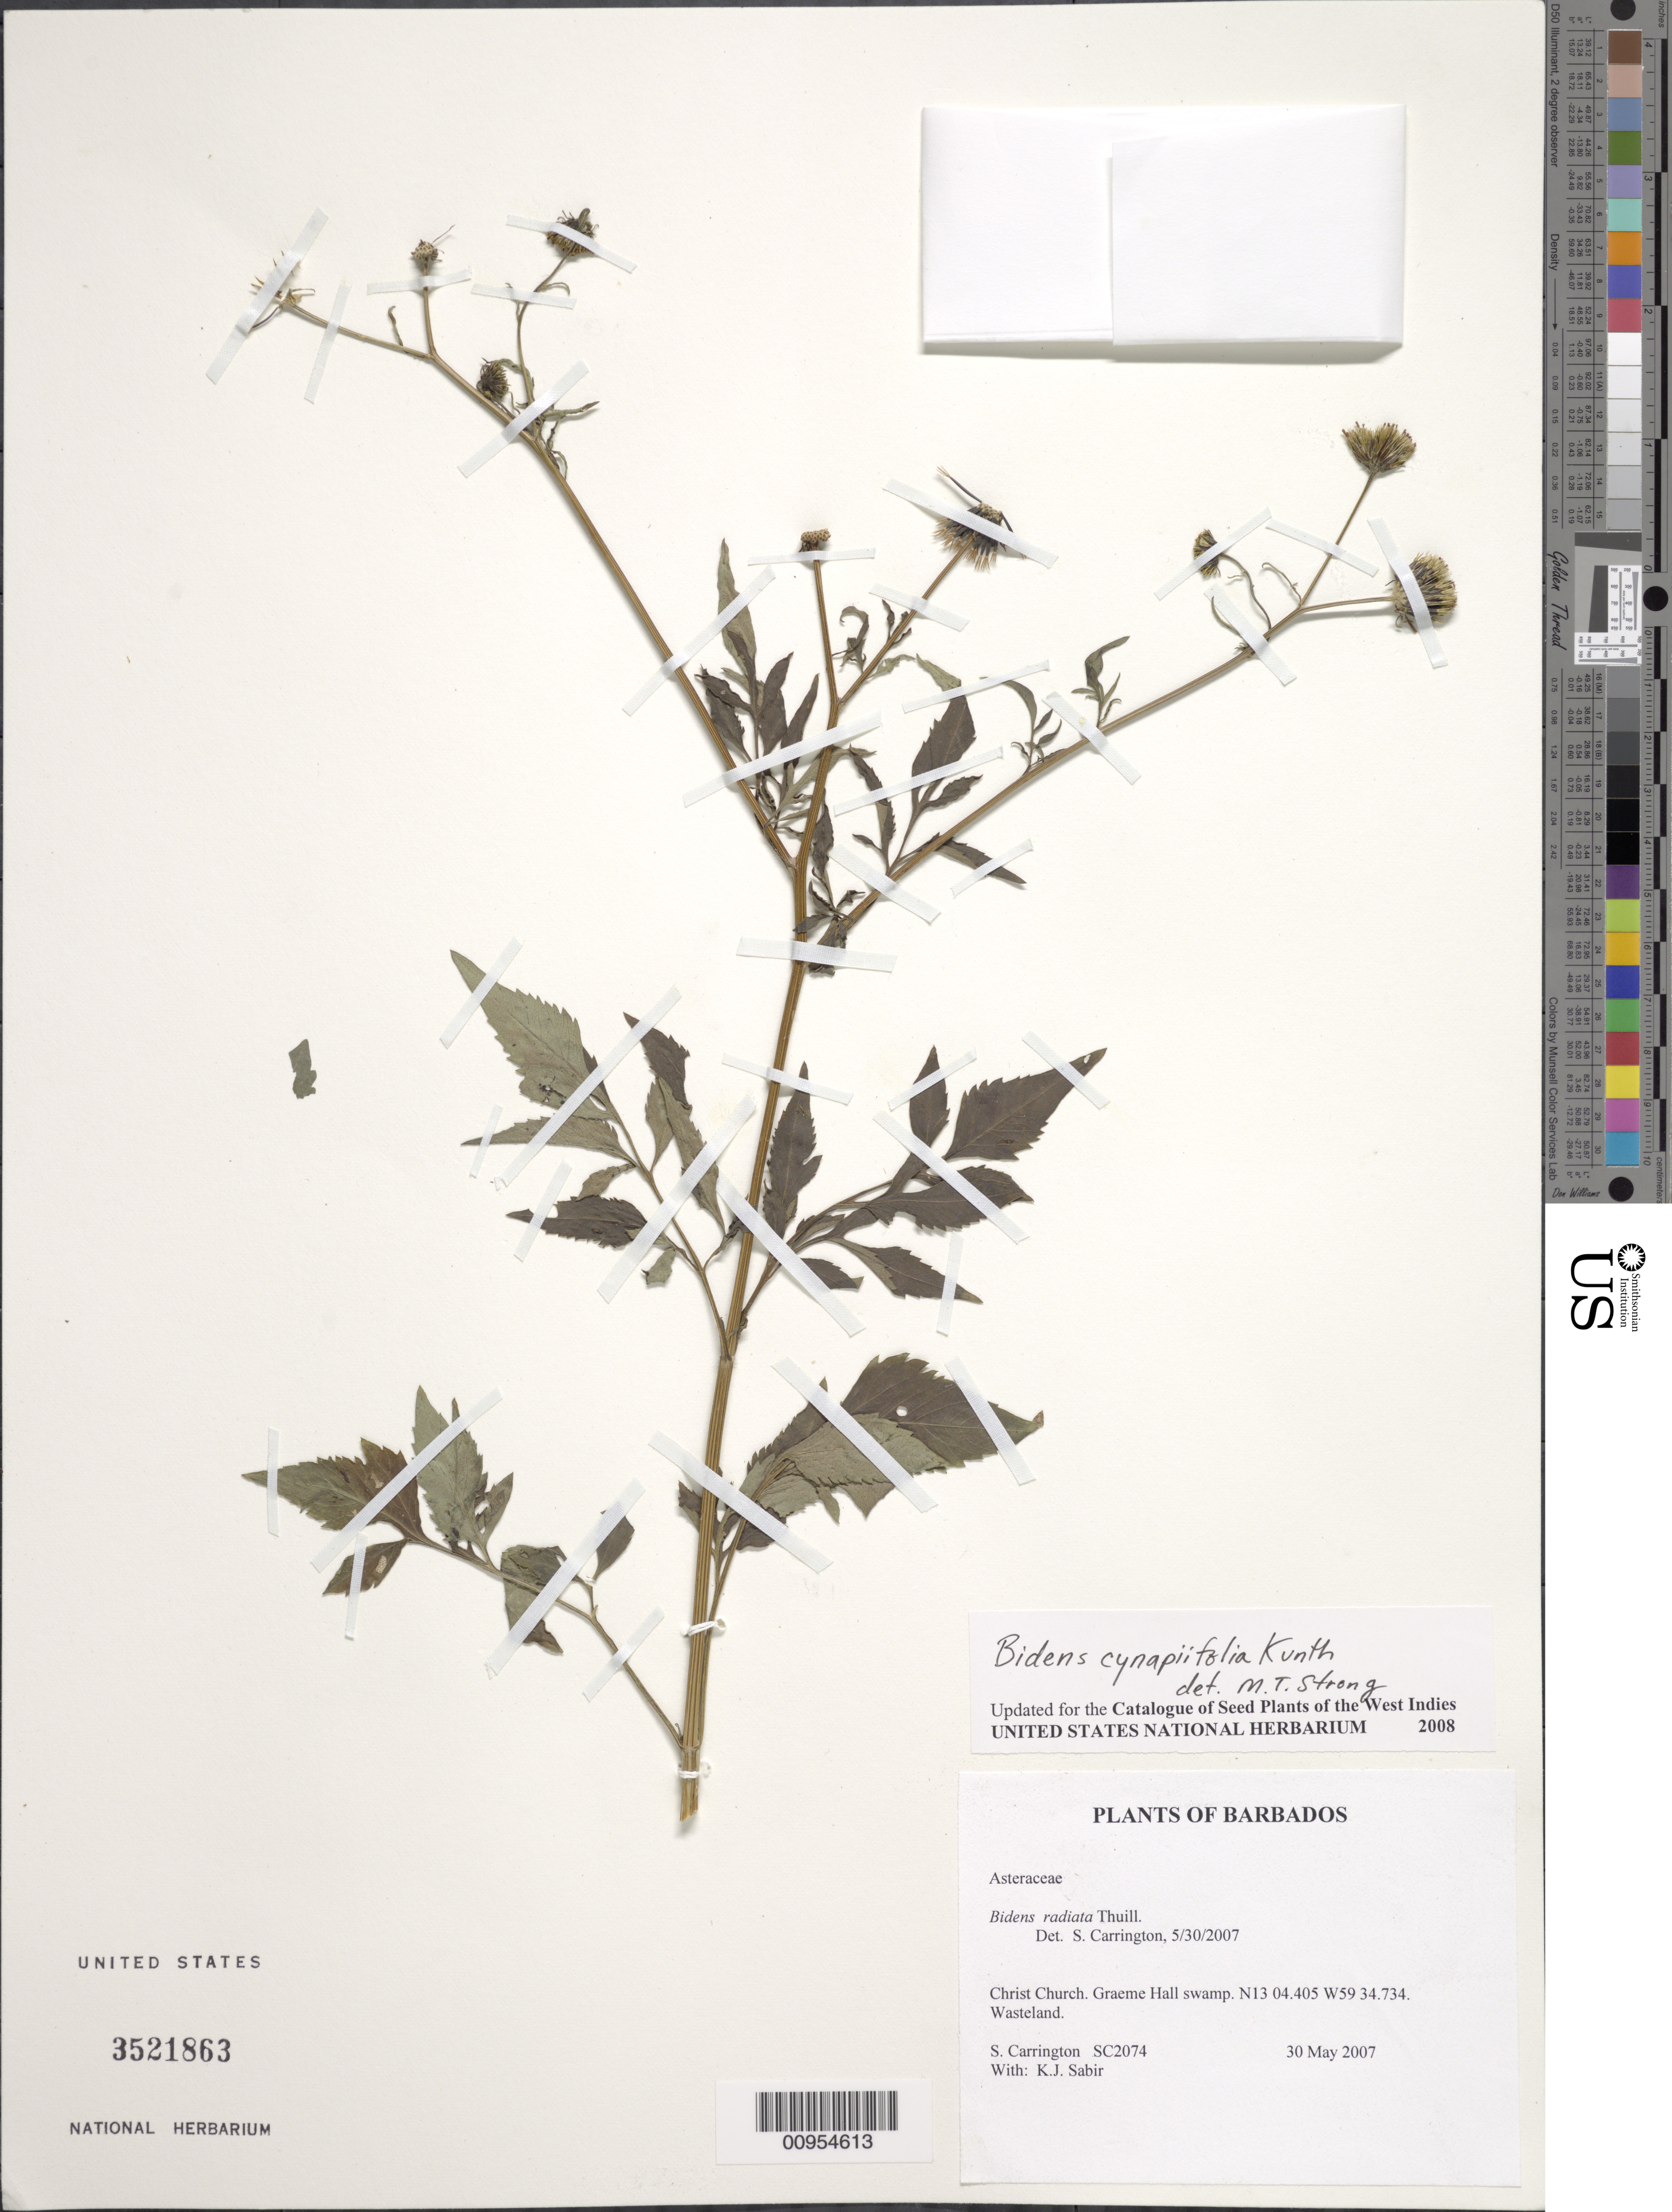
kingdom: Plantae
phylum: Tracheophyta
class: Magnoliopsida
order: Asterales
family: Asteraceae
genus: Bidens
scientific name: Bidens cynapiifolia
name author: Kunth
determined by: Strong, M. T., (US), Smithsonian Institution - National Museum of Natural History (UNITED STATES)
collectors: C. M. S. Carrington & K. Sabir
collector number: SC 2074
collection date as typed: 30 May 2007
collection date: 2007-05-30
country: Barbados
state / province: Christ Church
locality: Graeme Hall swamp.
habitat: Wasteland.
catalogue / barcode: US 3521863